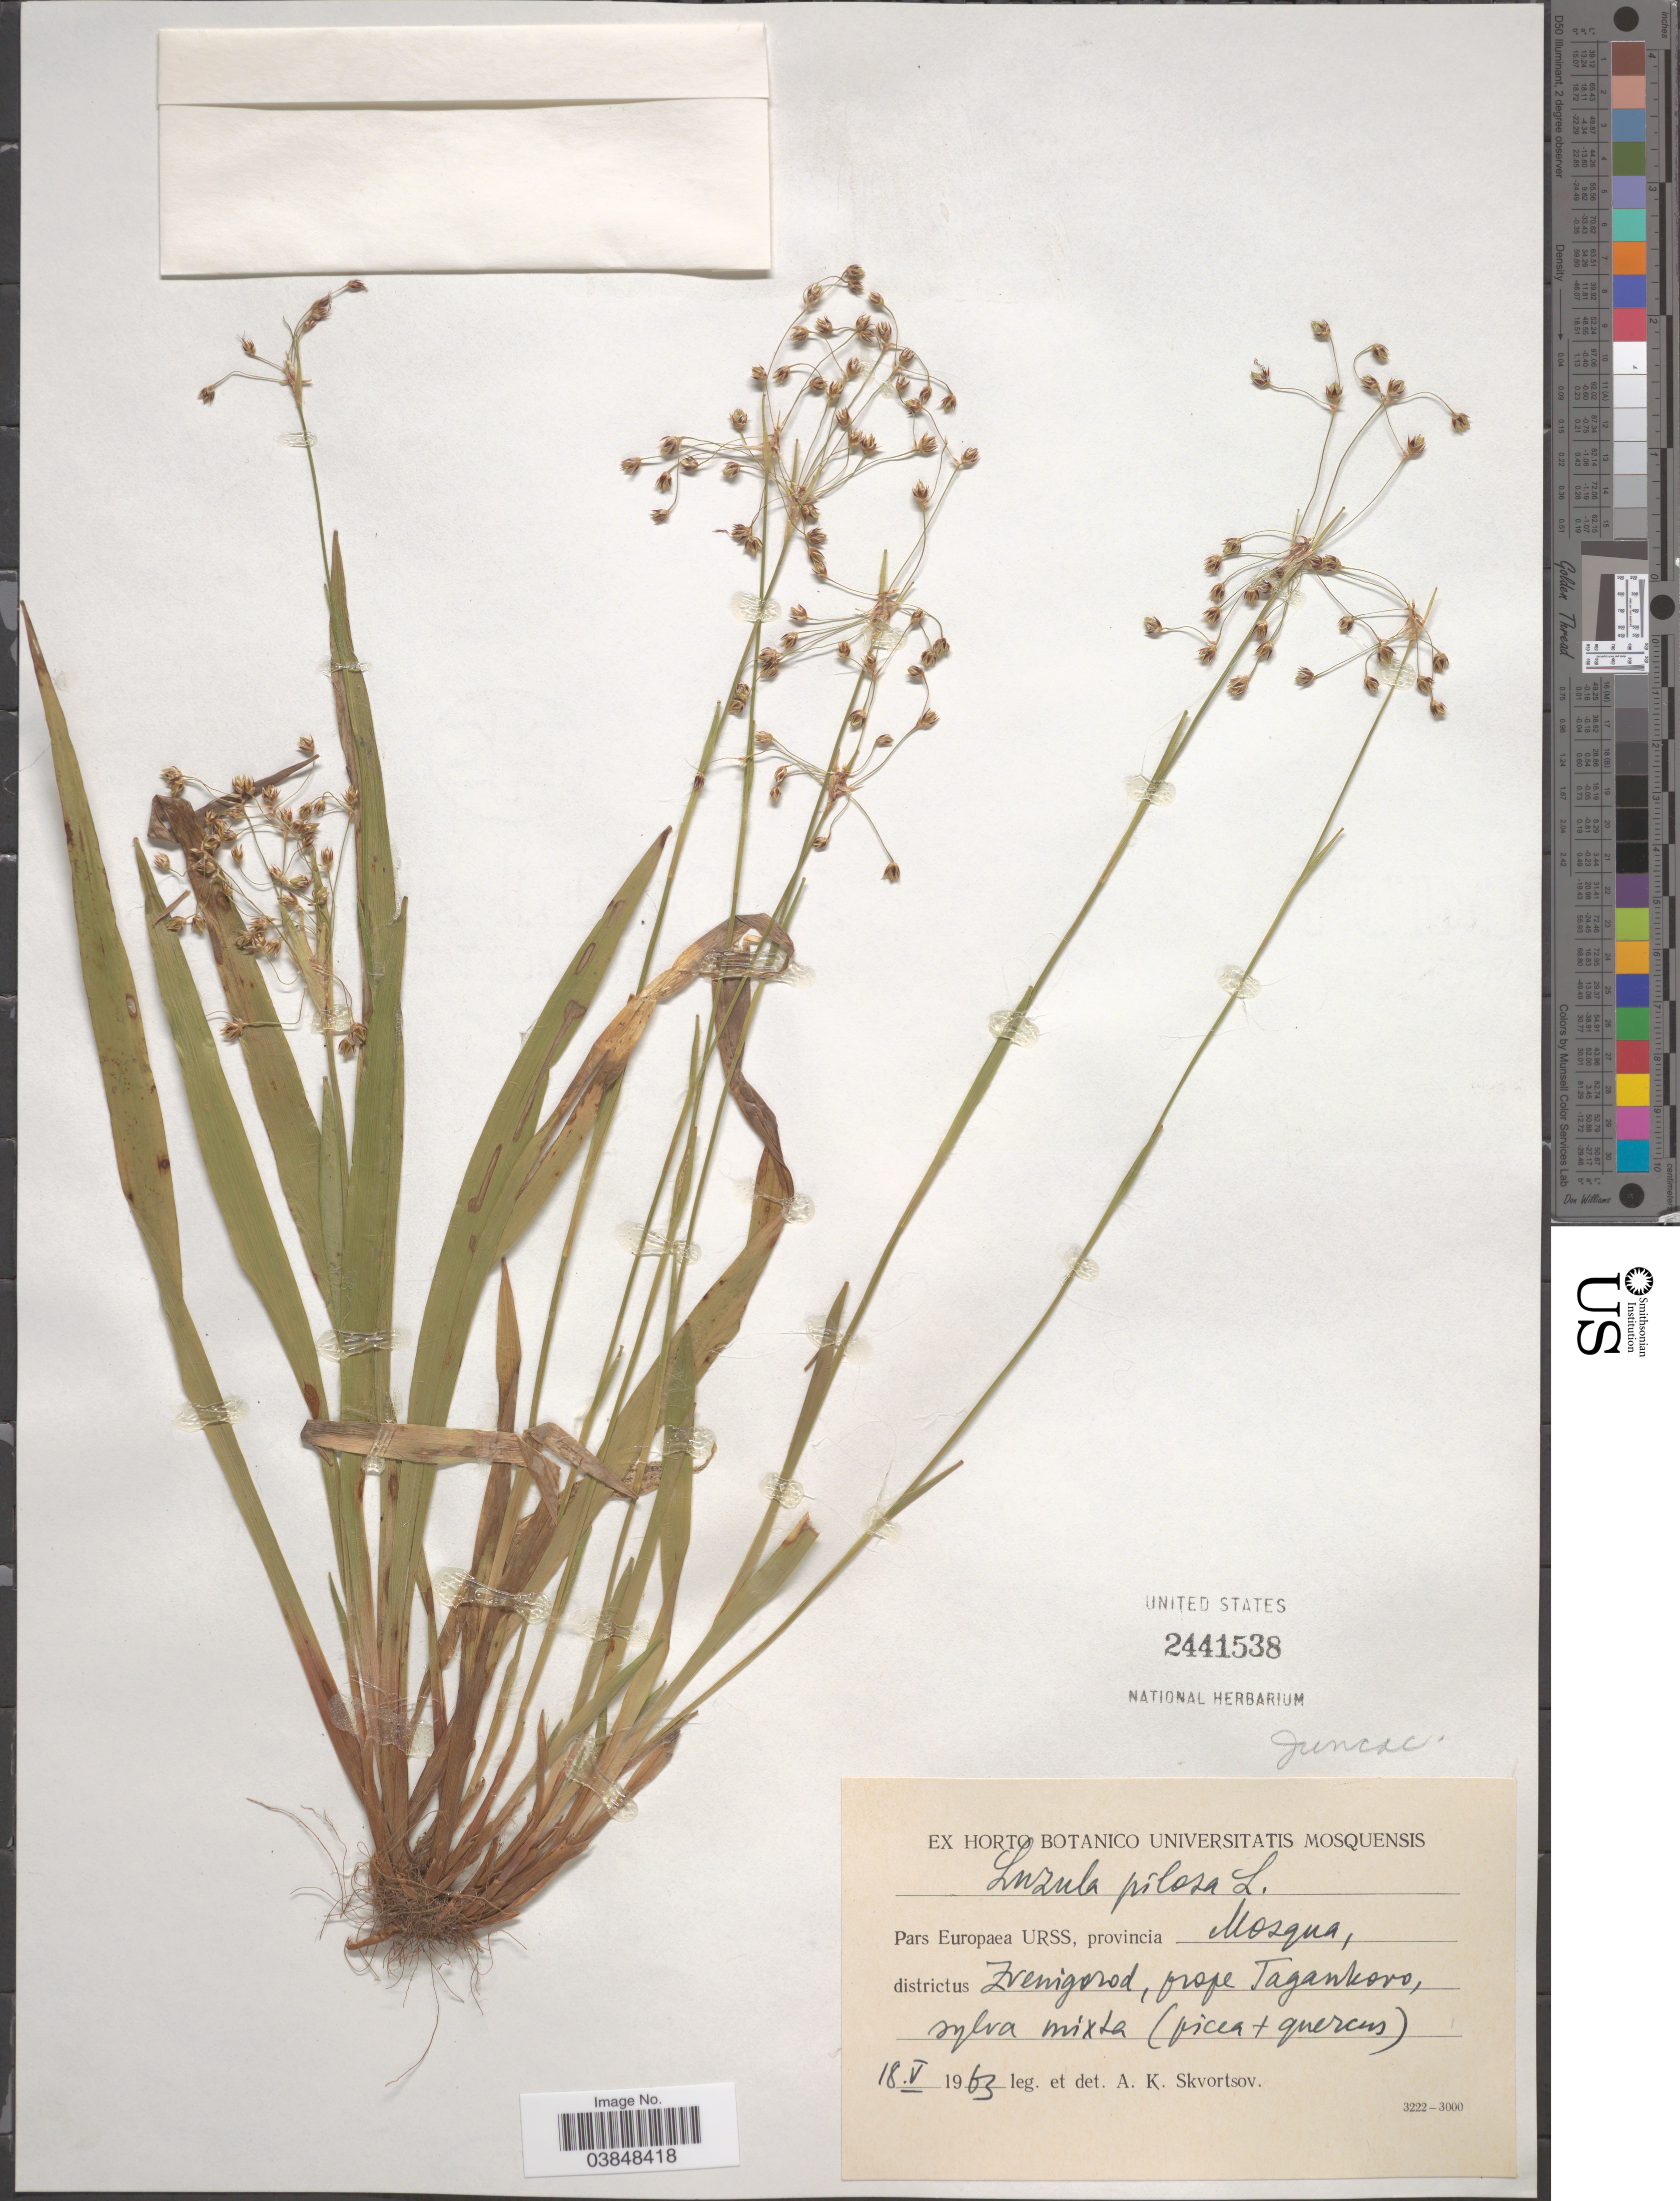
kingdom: Plantae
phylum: Tracheophyta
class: Liliopsida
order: Poales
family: Juncaceae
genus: Luzula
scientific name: Luzula pilosa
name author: (L.) Willd.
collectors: A. K. Skvortsov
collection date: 1963-05-18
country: Russian Federation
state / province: Moscow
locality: Pars Europaea URSS, provincia Mosqua, districtus Zvenigonod, prope Tagankovo, sylva mixta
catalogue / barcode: US 2441538